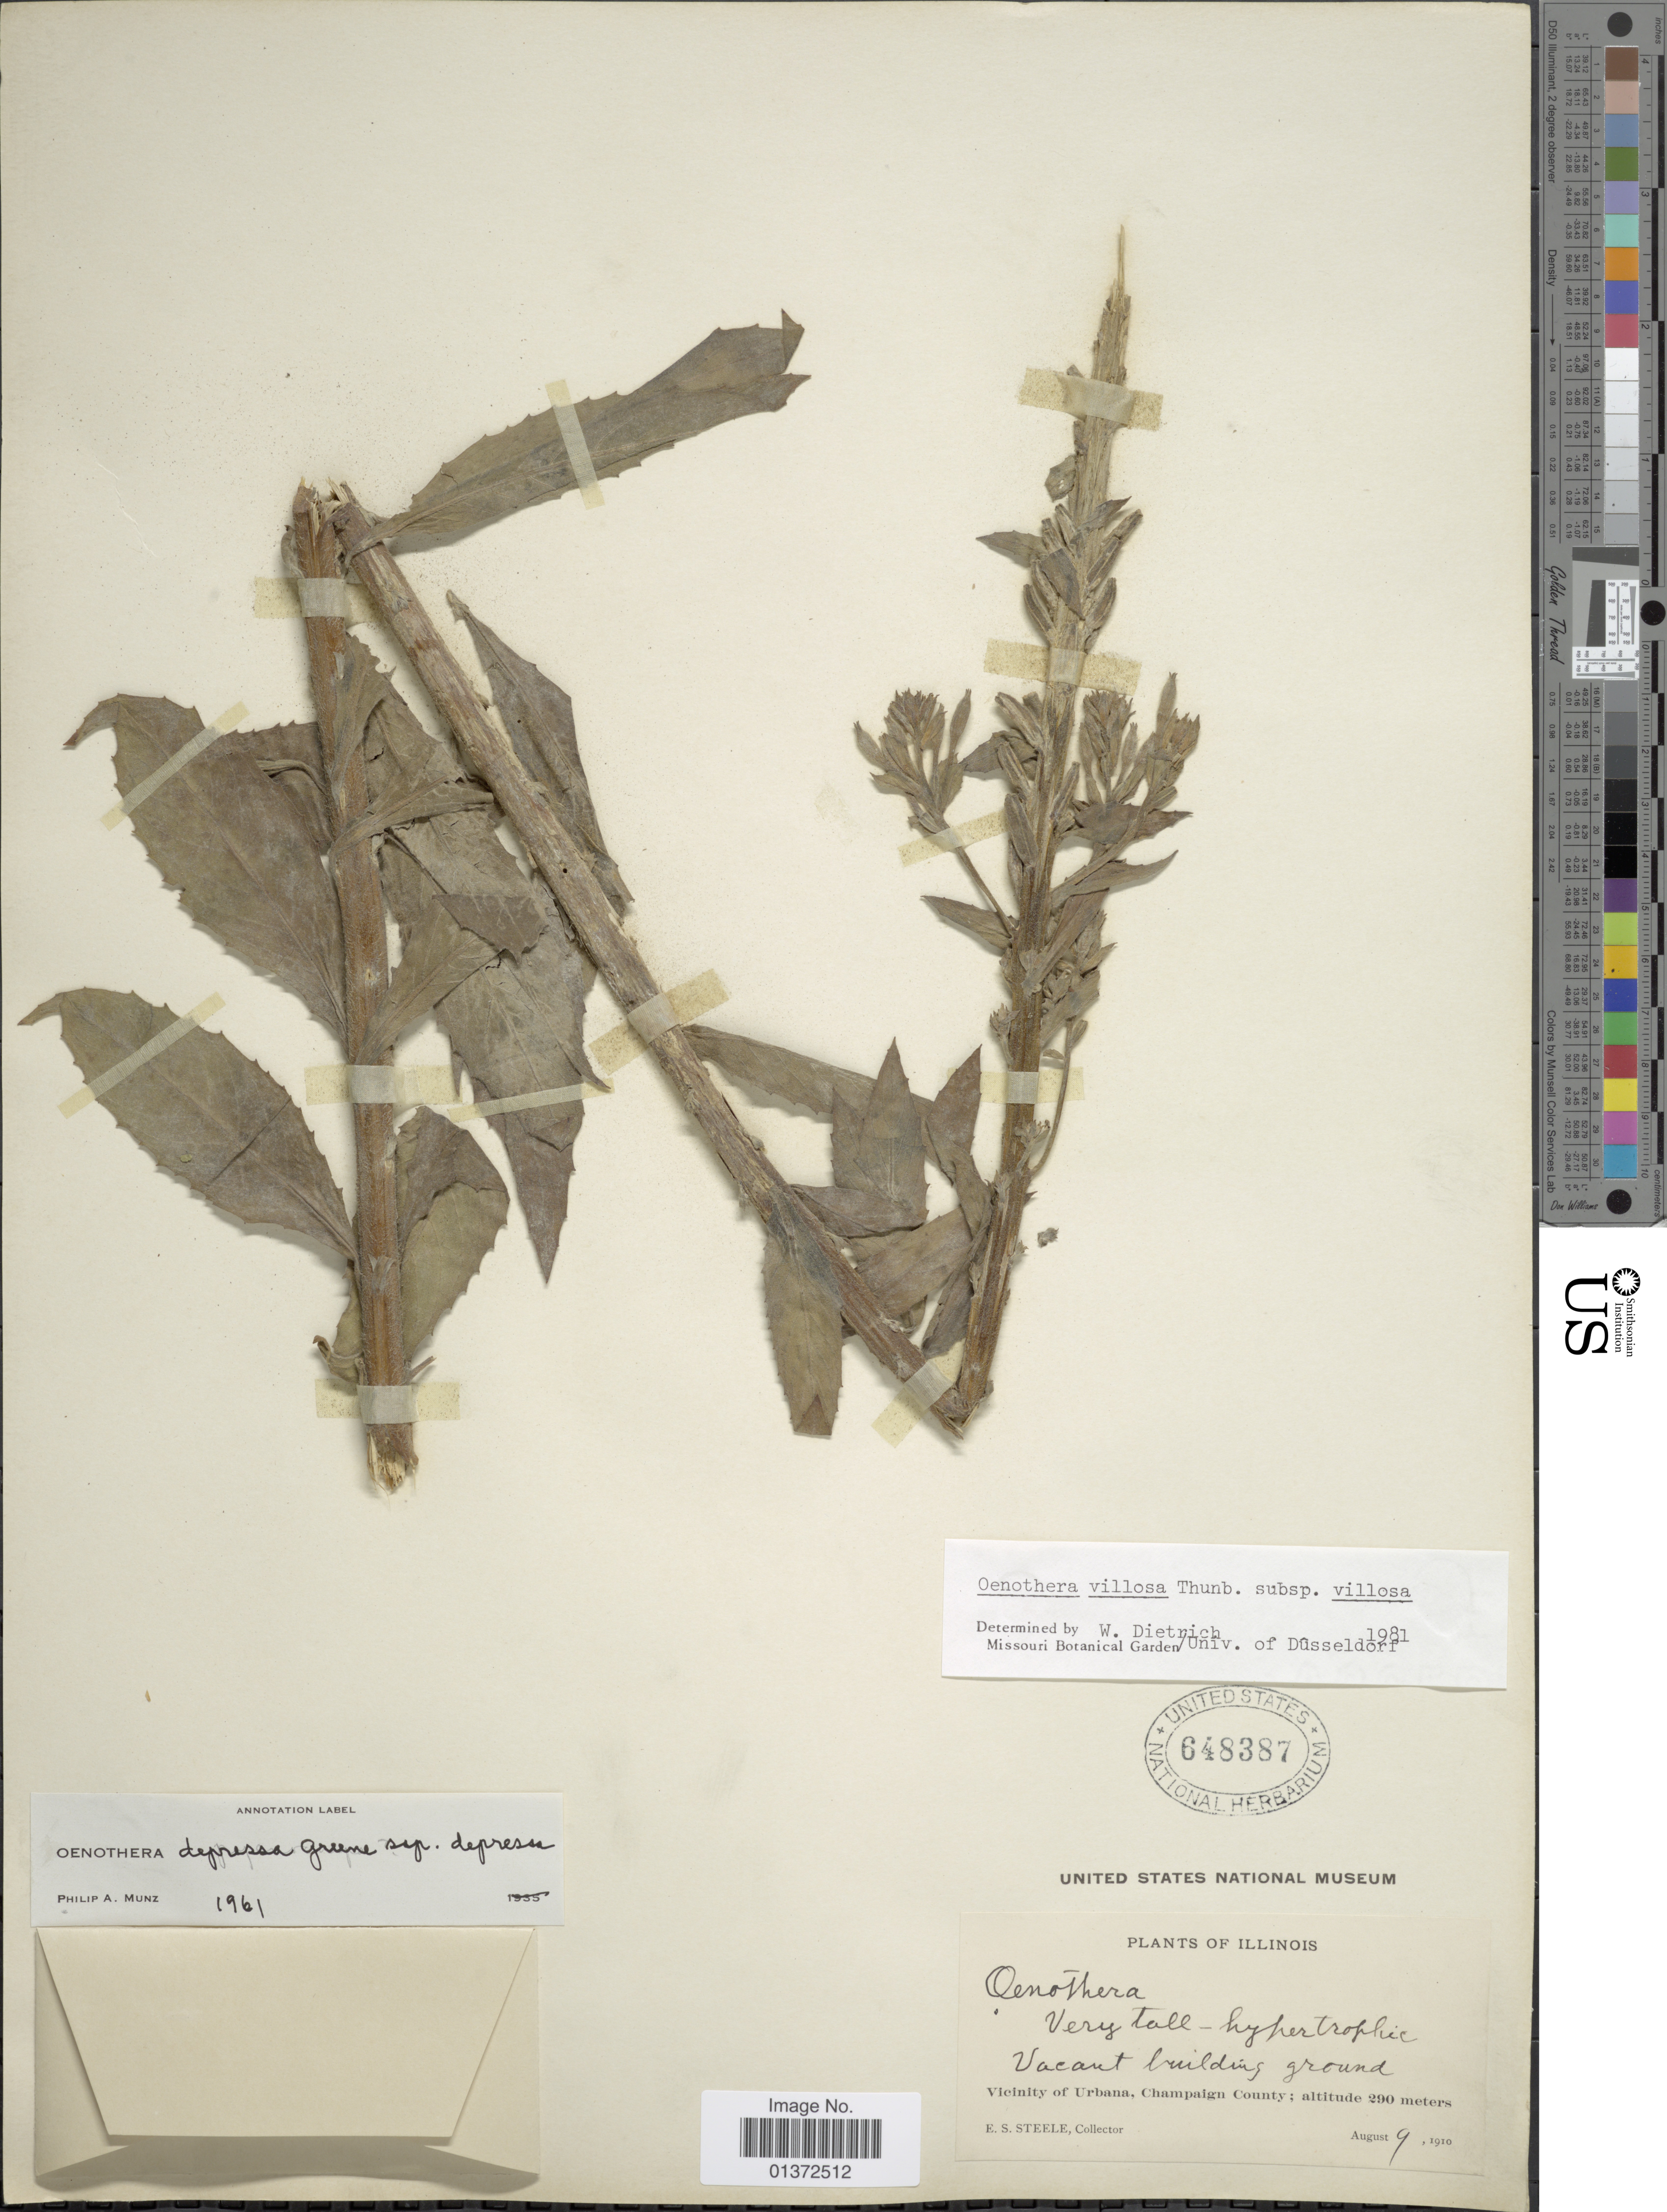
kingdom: Plantae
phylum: Tracheophyta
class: Magnoliopsida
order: Myrtales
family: Onagraceae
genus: Oenothera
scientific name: Oenothera villosa subsp. villosa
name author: Thunb.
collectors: E. Steele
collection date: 1910-08-09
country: United States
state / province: Illinois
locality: Vicinity of Urbana, Champaign County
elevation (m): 290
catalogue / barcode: US 648387